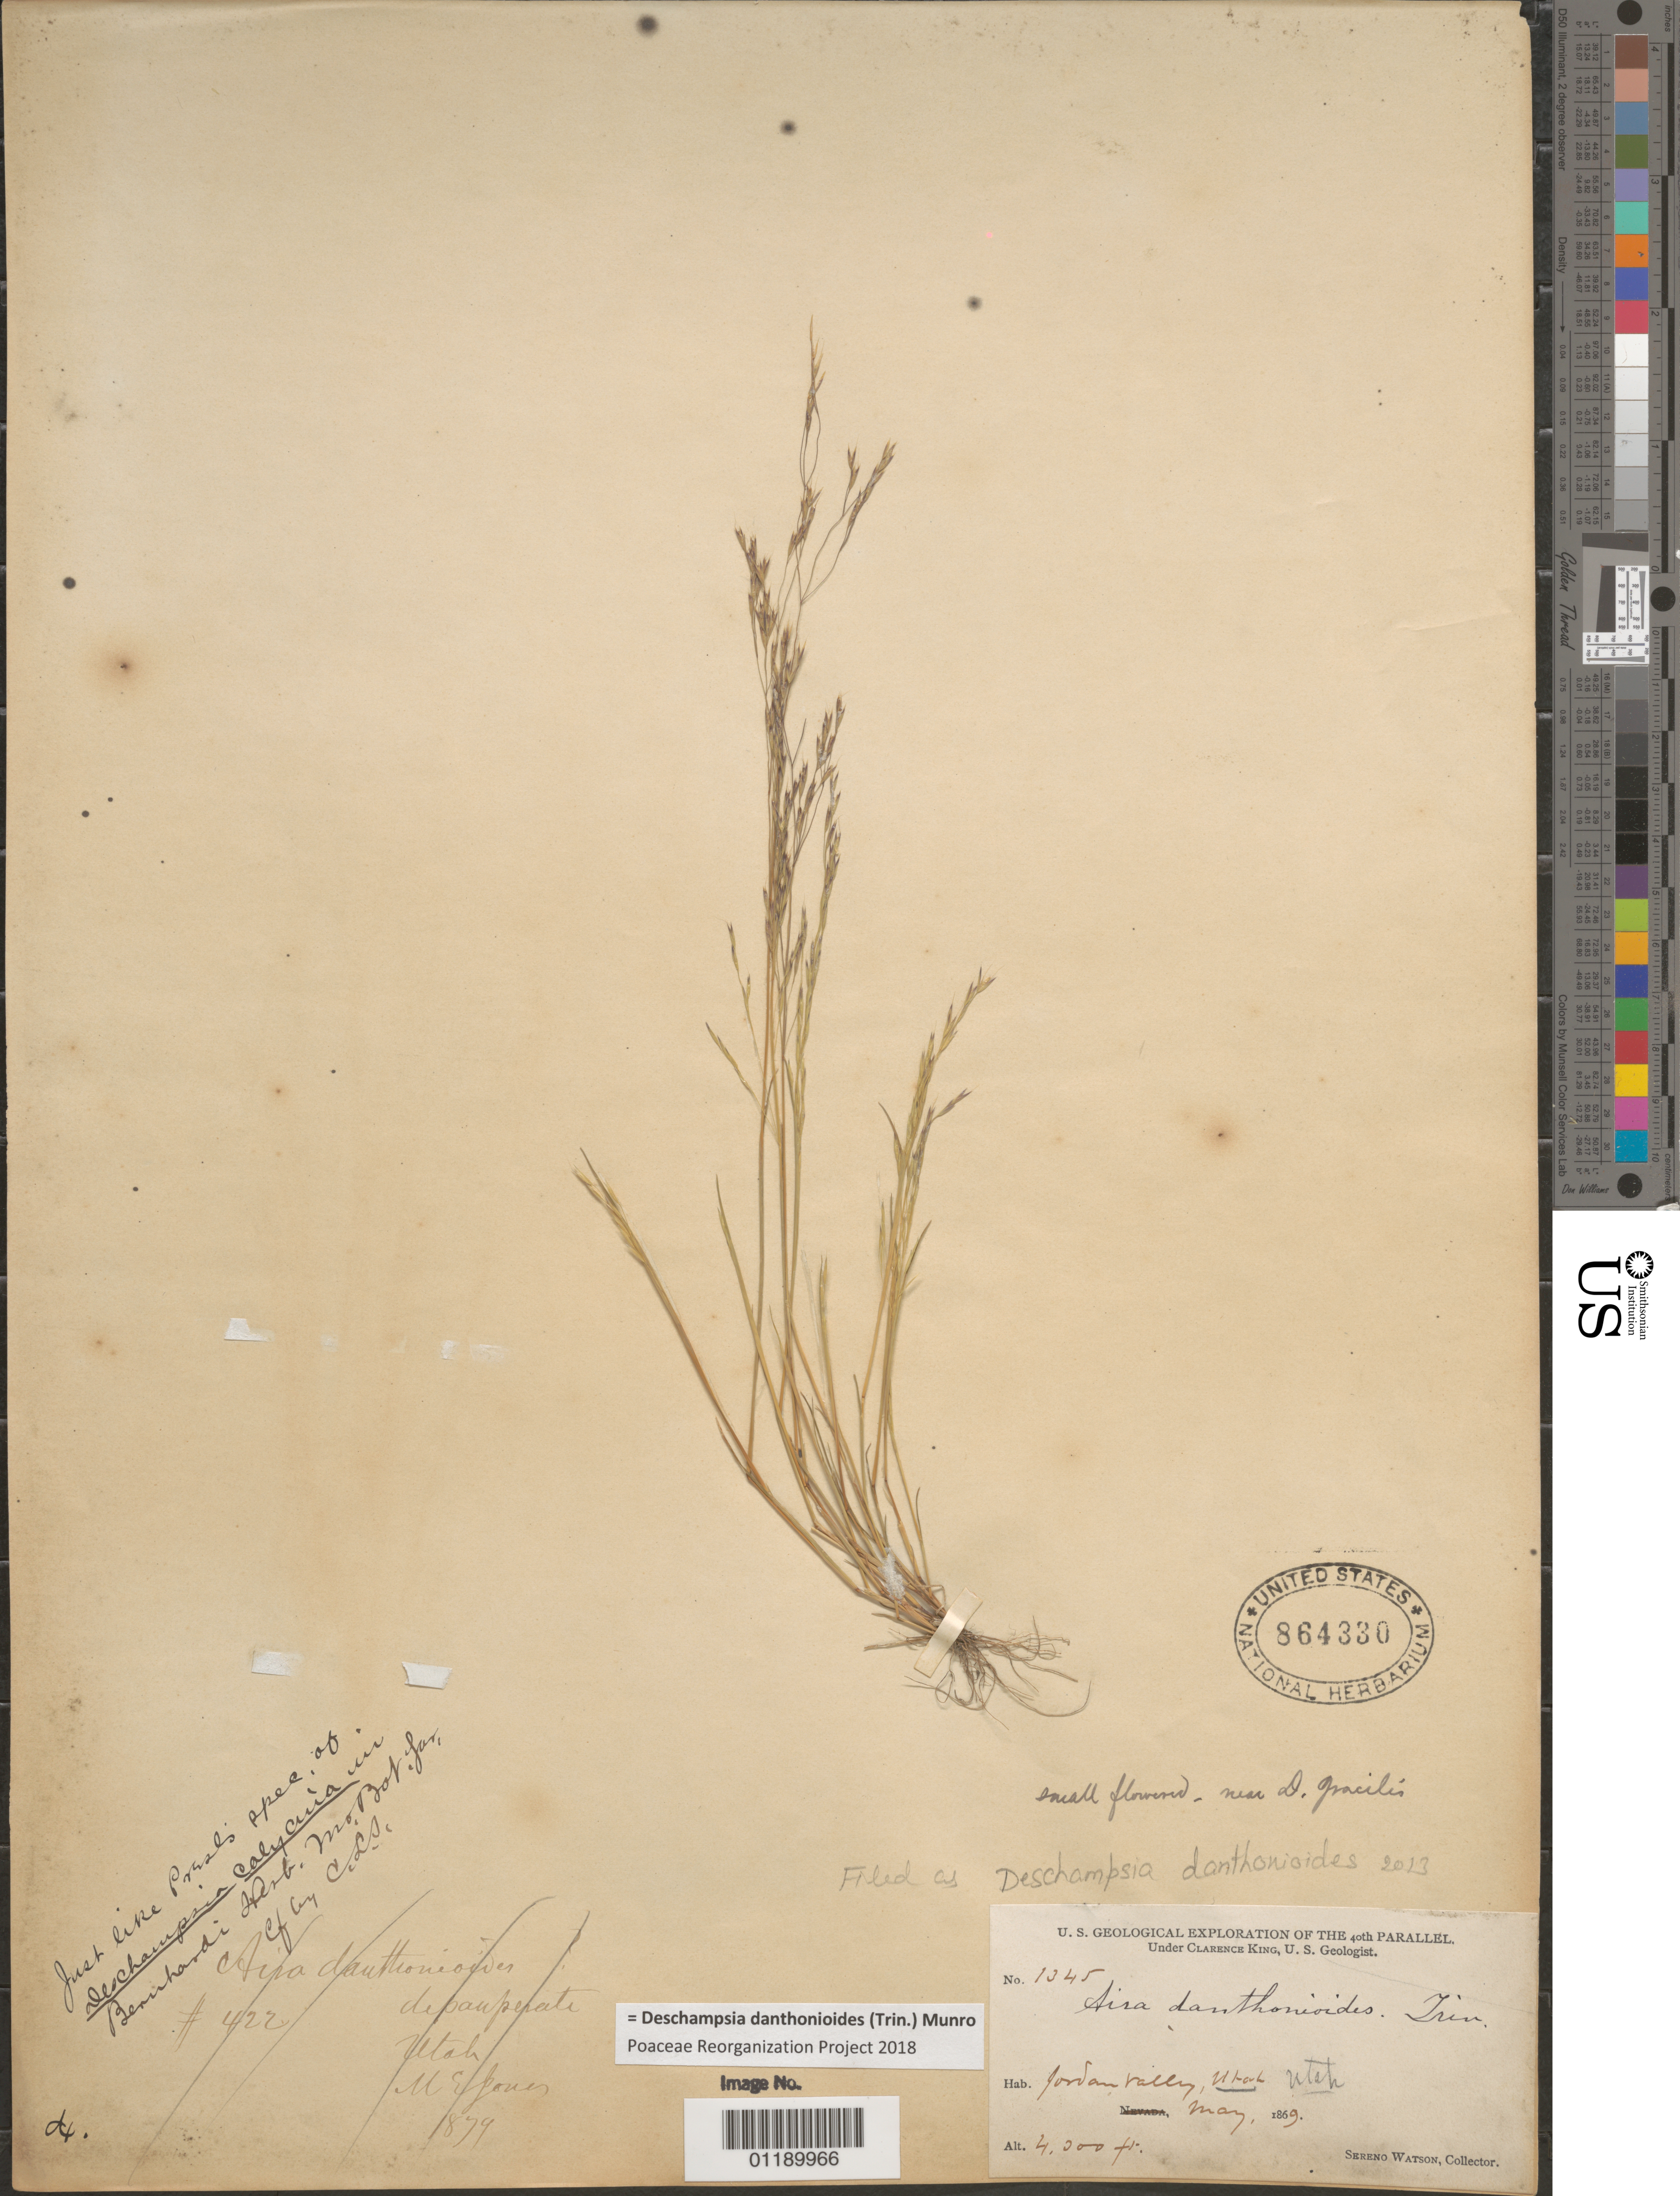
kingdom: Plantae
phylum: Tracheophyta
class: Liliopsida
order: Poales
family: Poaceae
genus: Deschampsia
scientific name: Deschampsia danthonioides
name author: (Trin.) Munro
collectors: S. Watson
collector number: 1045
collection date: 1869-05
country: United States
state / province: Utah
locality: Jordan Valley.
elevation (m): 1219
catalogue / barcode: US 864330